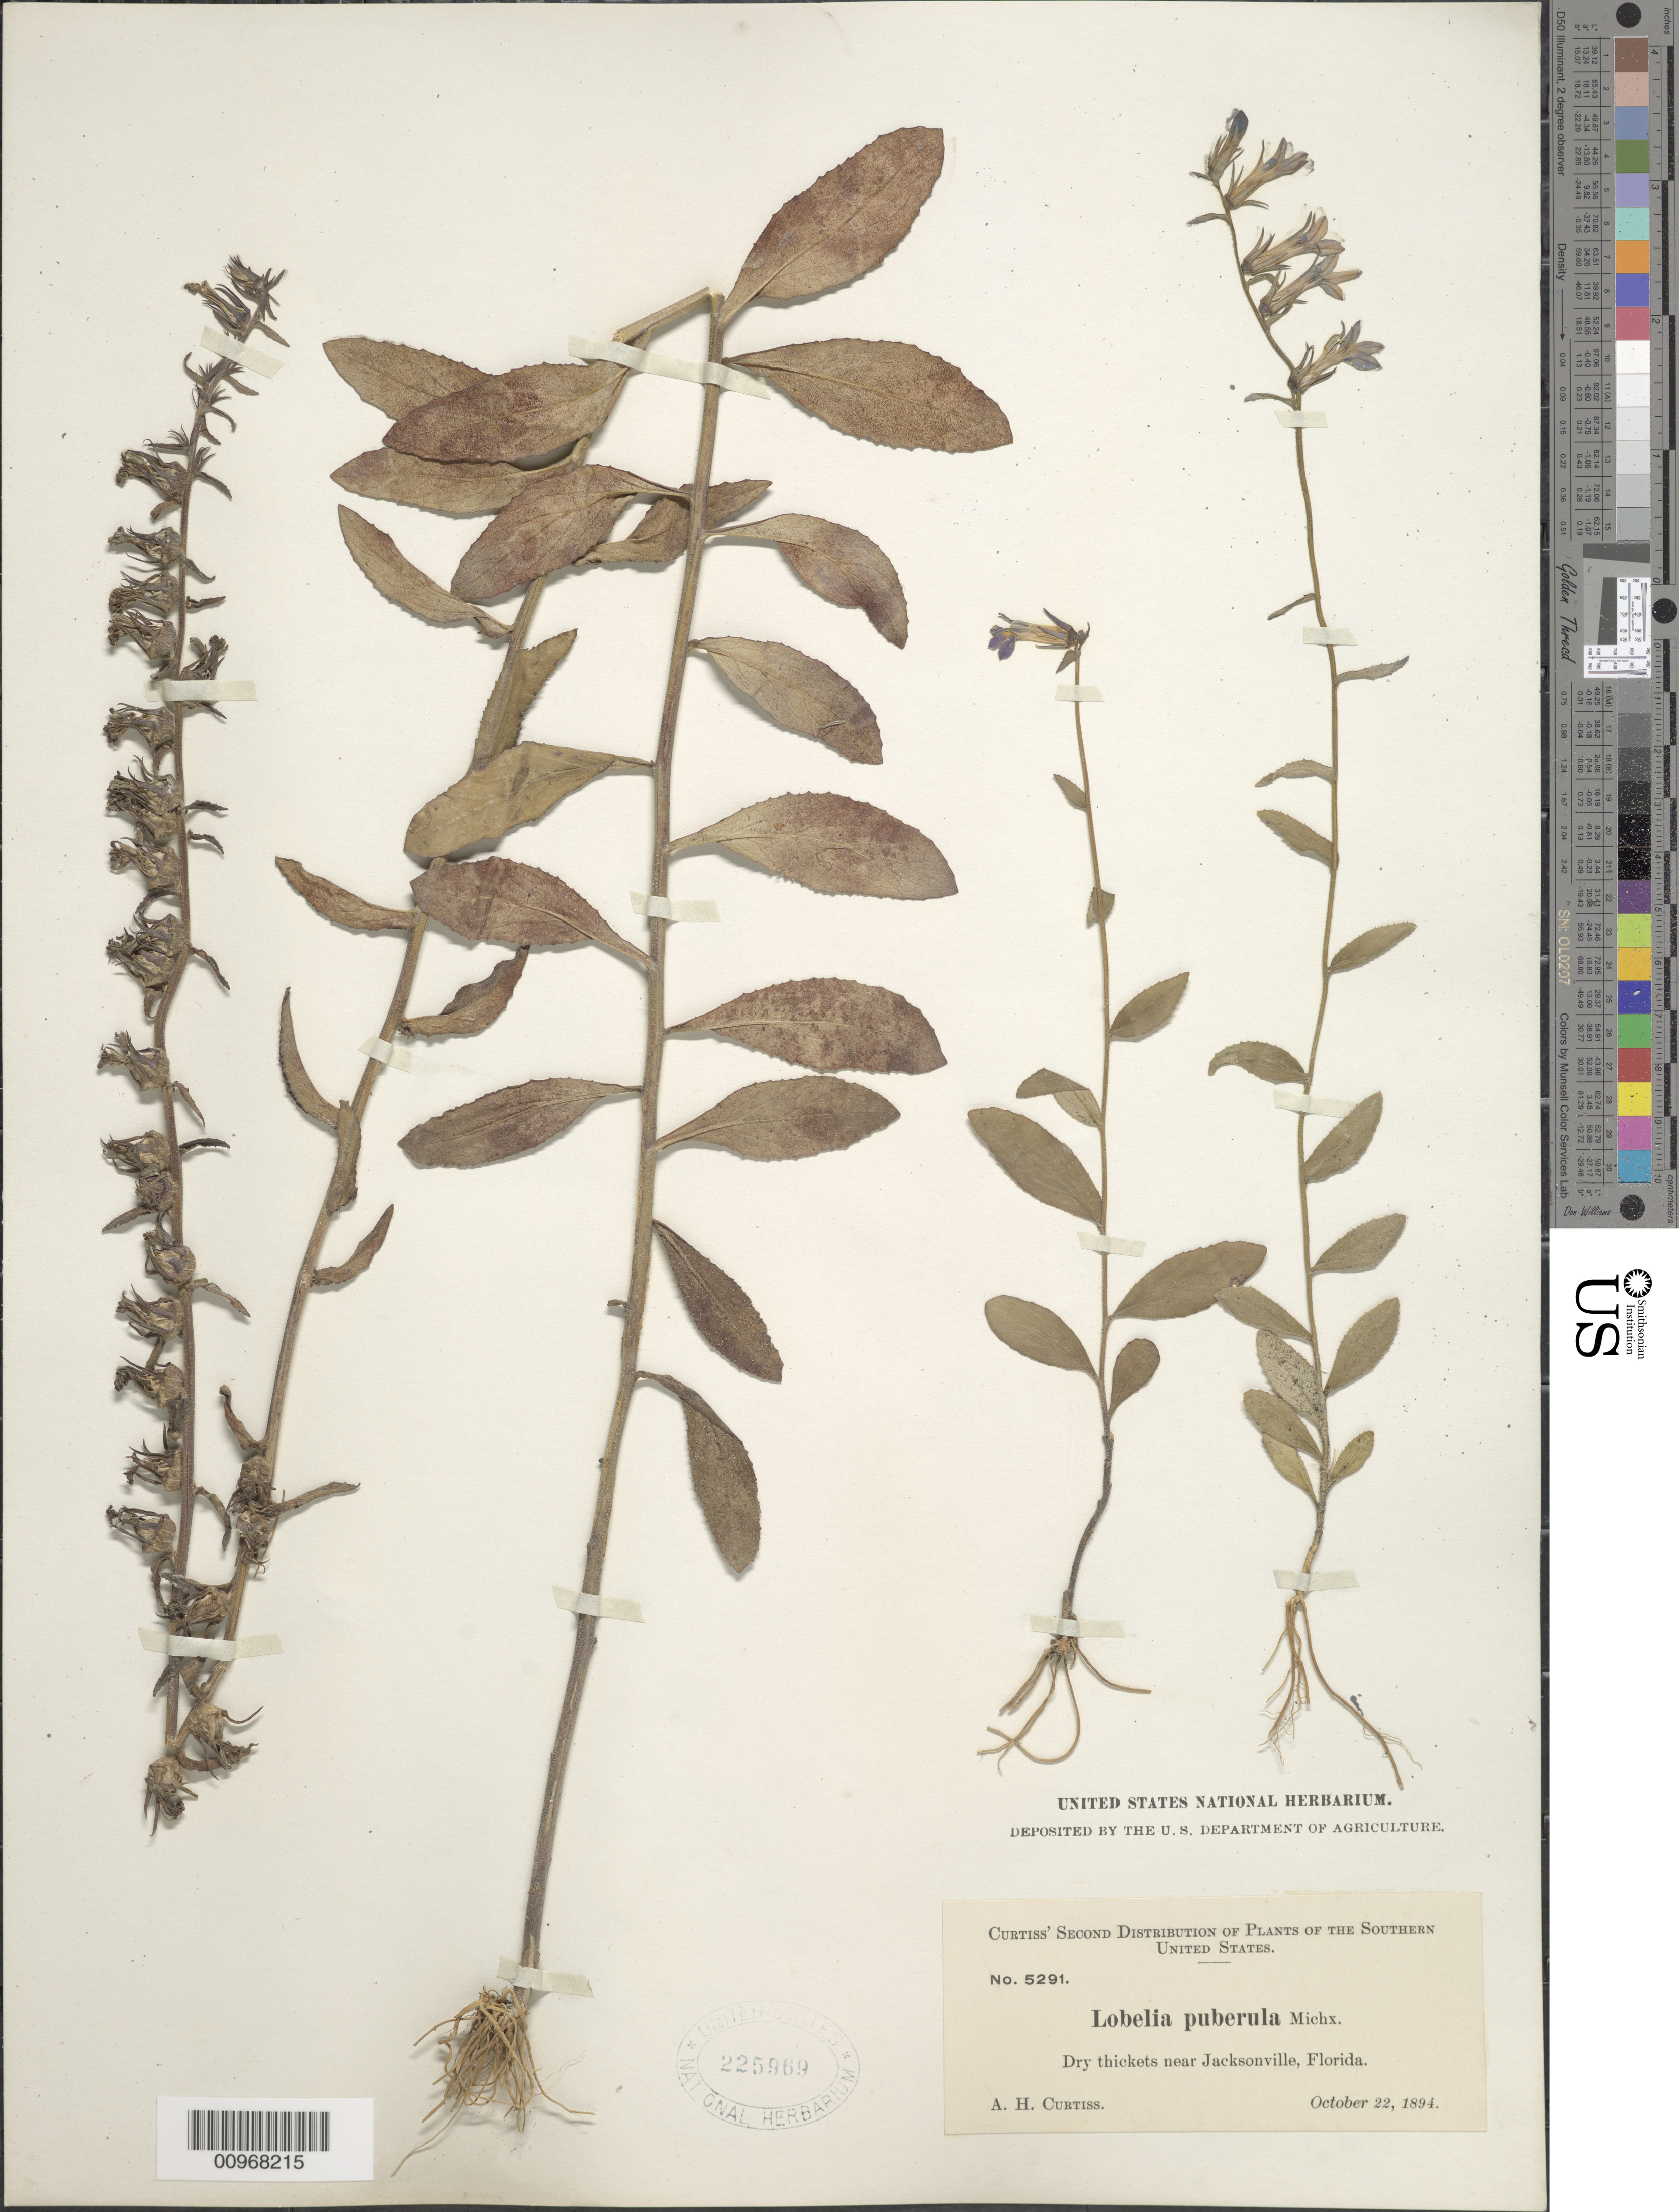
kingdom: Plantae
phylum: Tracheophyta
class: Magnoliopsida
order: Asterales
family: Campanulaceae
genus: Lobelia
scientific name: Lobelia puberula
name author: Michx.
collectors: A. H. Curtiss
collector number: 5291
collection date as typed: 22 Oct 1894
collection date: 1894-10-22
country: United States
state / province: Florida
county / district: Duval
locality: Near Jacksonville.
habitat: dry thickets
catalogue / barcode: US 225969